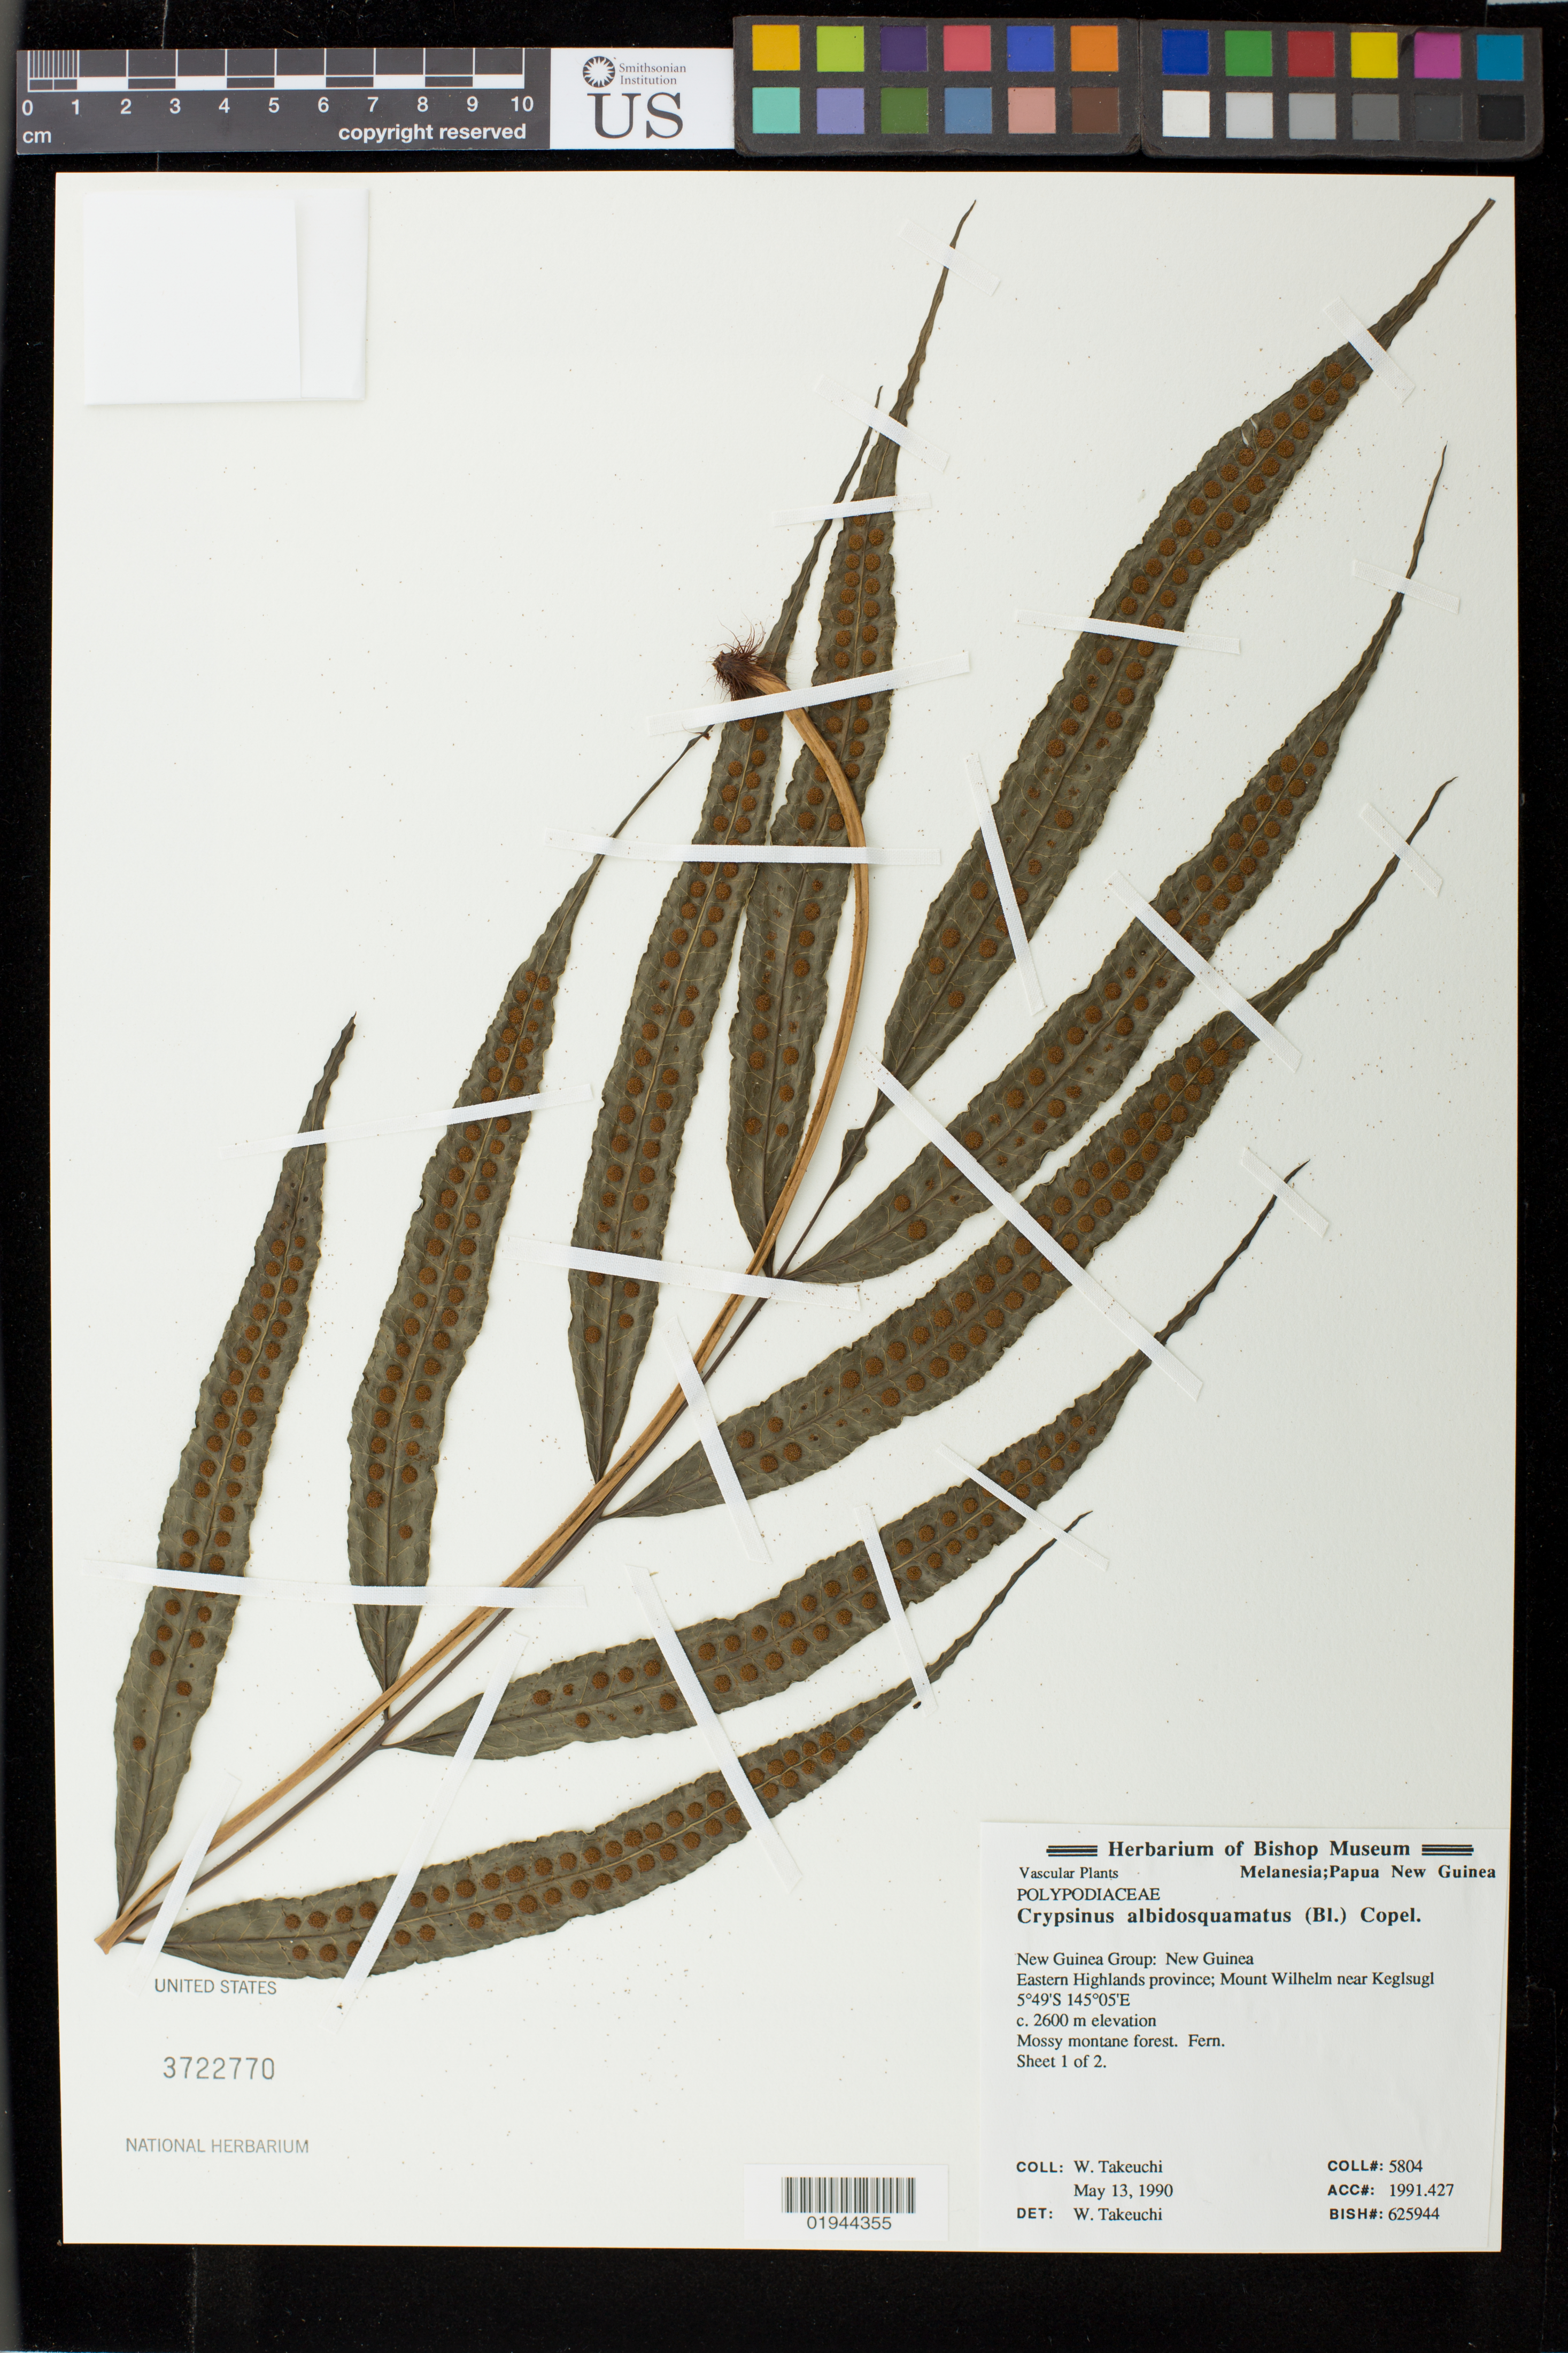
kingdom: Plantae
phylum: Tracheophyta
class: Polypodiopsida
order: Polypodiales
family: Polypodiaceae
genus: Selliguea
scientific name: Selliguea albidosquamata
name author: (Blume) Parris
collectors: W. Takeuchi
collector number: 5804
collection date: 1990-05-13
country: Papua New Guinea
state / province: Eastern Highlands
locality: Mount Wilhelm near Keglsugl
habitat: Mossy montane forest.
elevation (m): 2600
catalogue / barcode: US 3722770